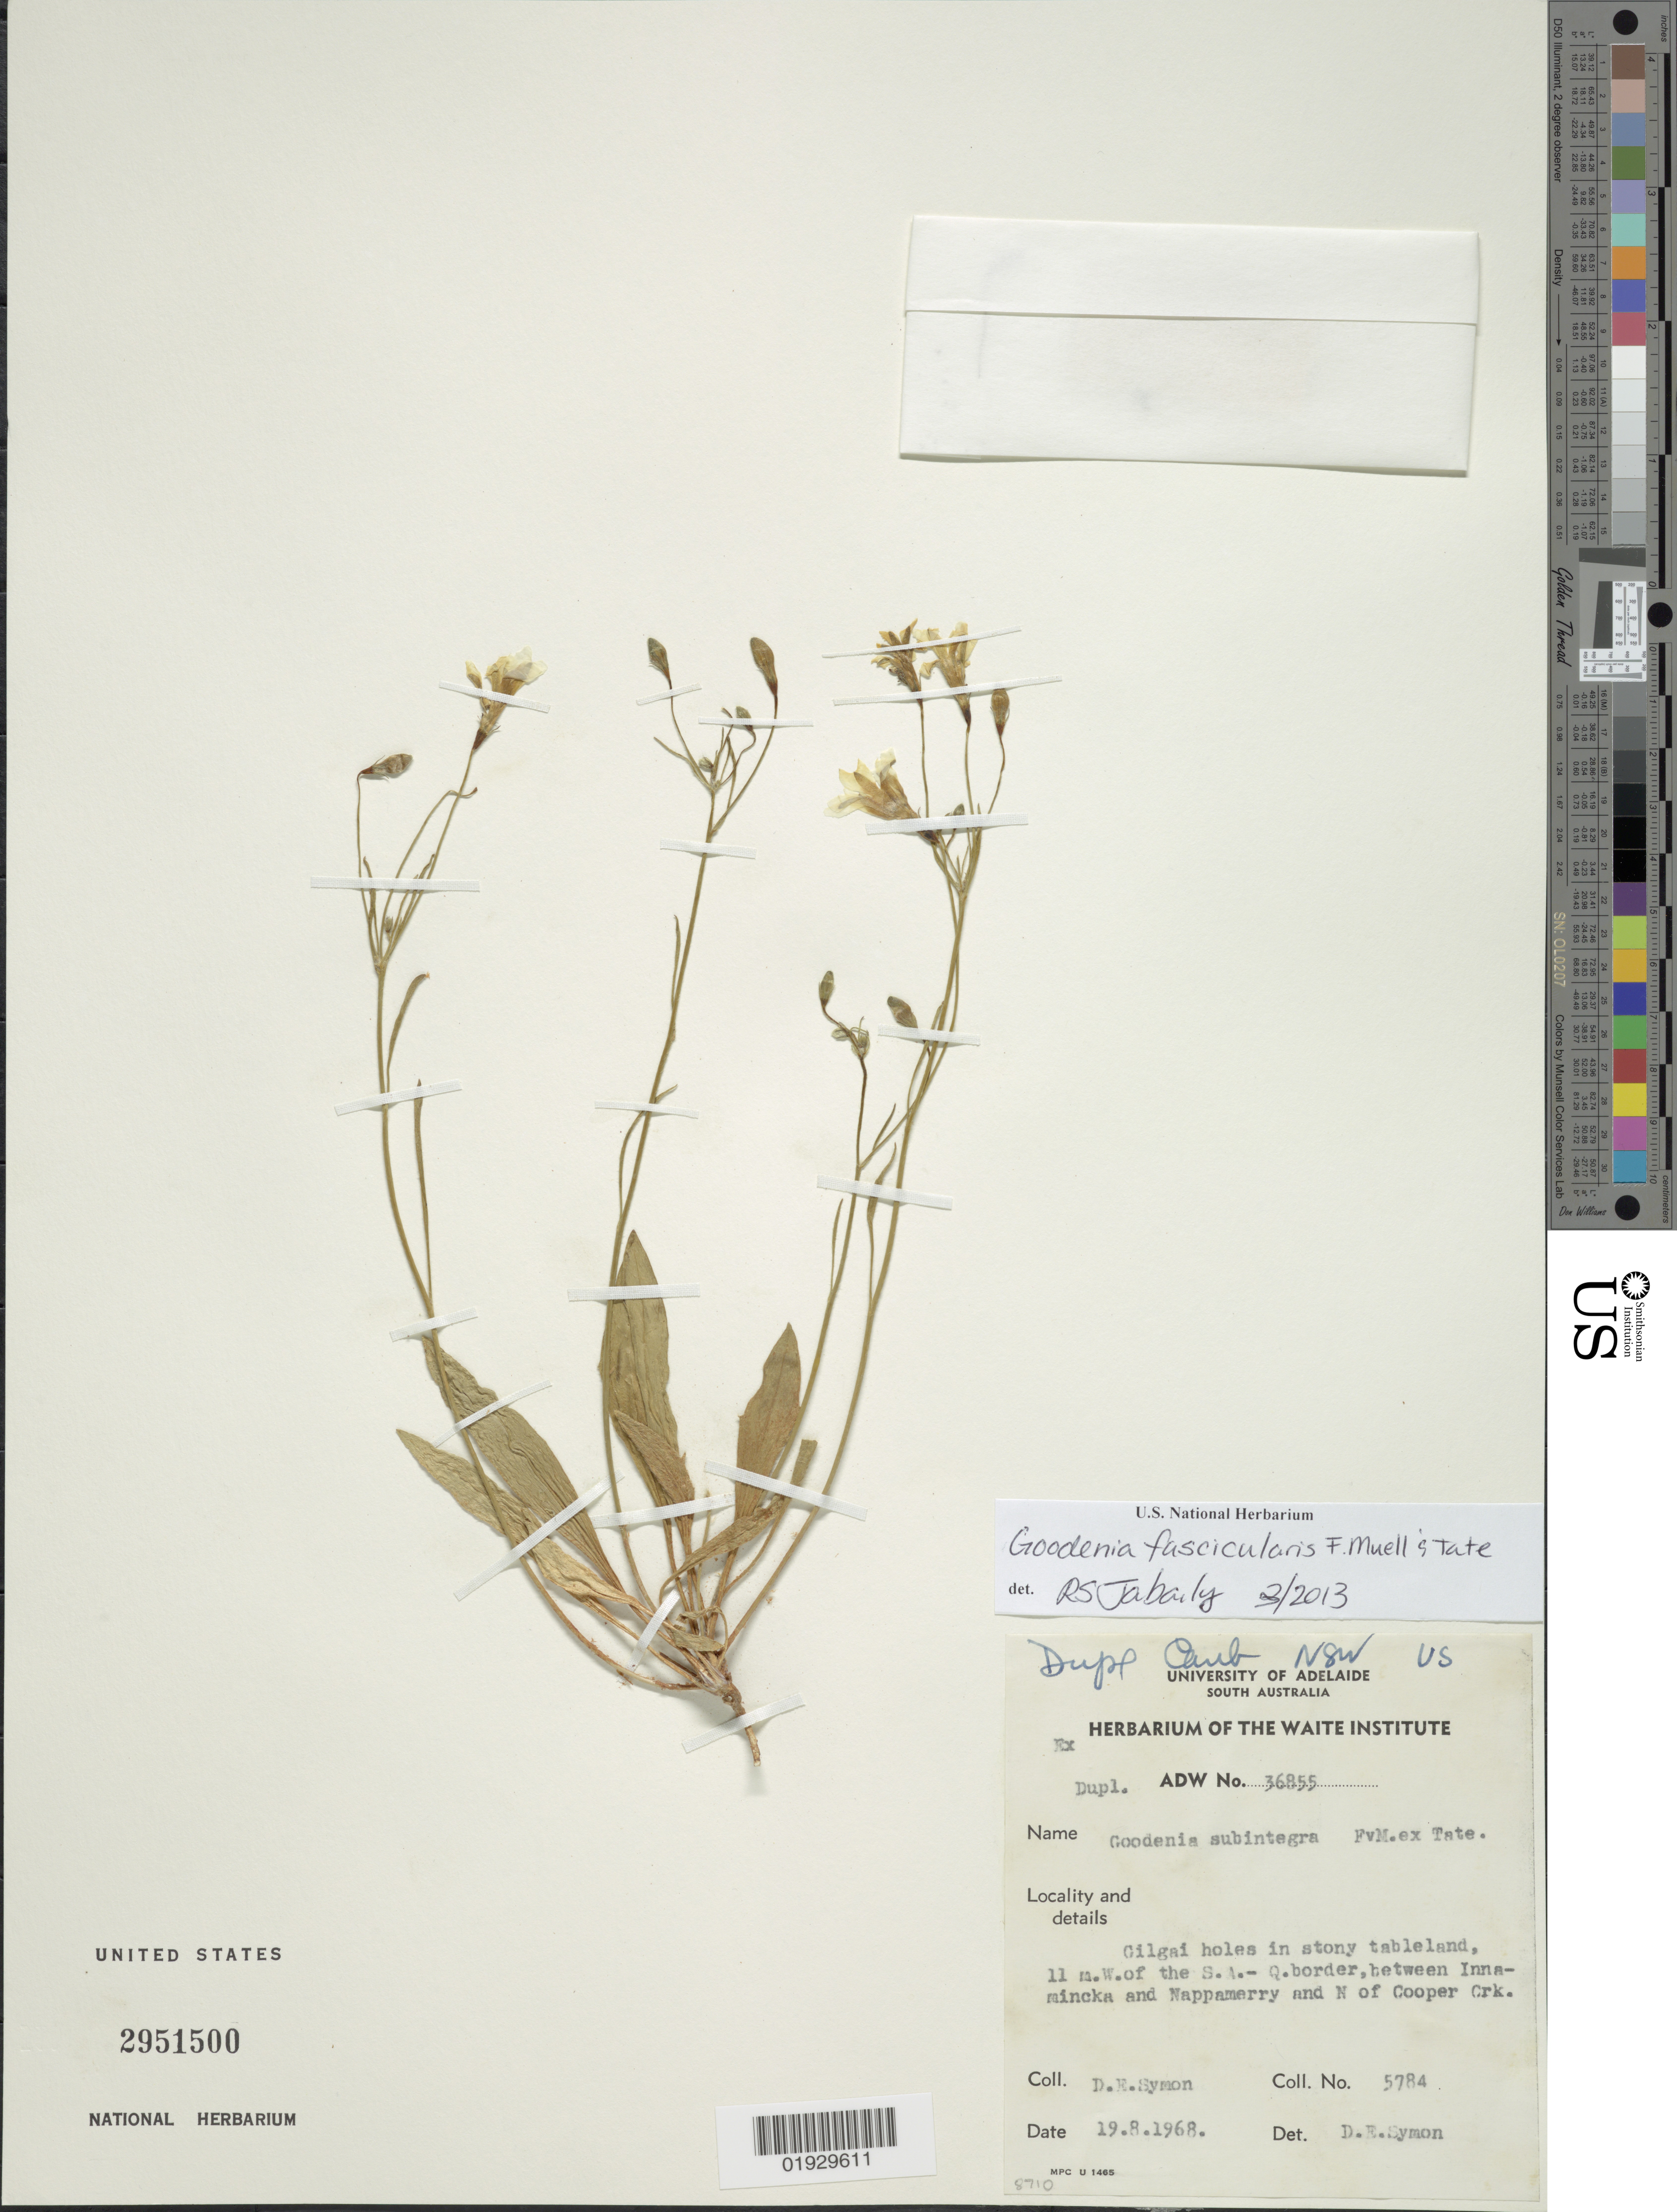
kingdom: Plantae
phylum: Tracheophyta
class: Magnoliopsida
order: Asterales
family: Goodeniaceae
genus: Goodenia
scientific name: Goodenia subintegra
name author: F. Muell.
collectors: D. Symon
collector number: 5784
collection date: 1968-08-19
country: Australia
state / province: New South Wales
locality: Gilgai holes in stony tableland, 11 m. W. of the S.A.- Q. border, between Innamincka and Nappamerry and N of Cooper Crk.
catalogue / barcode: US 2951500